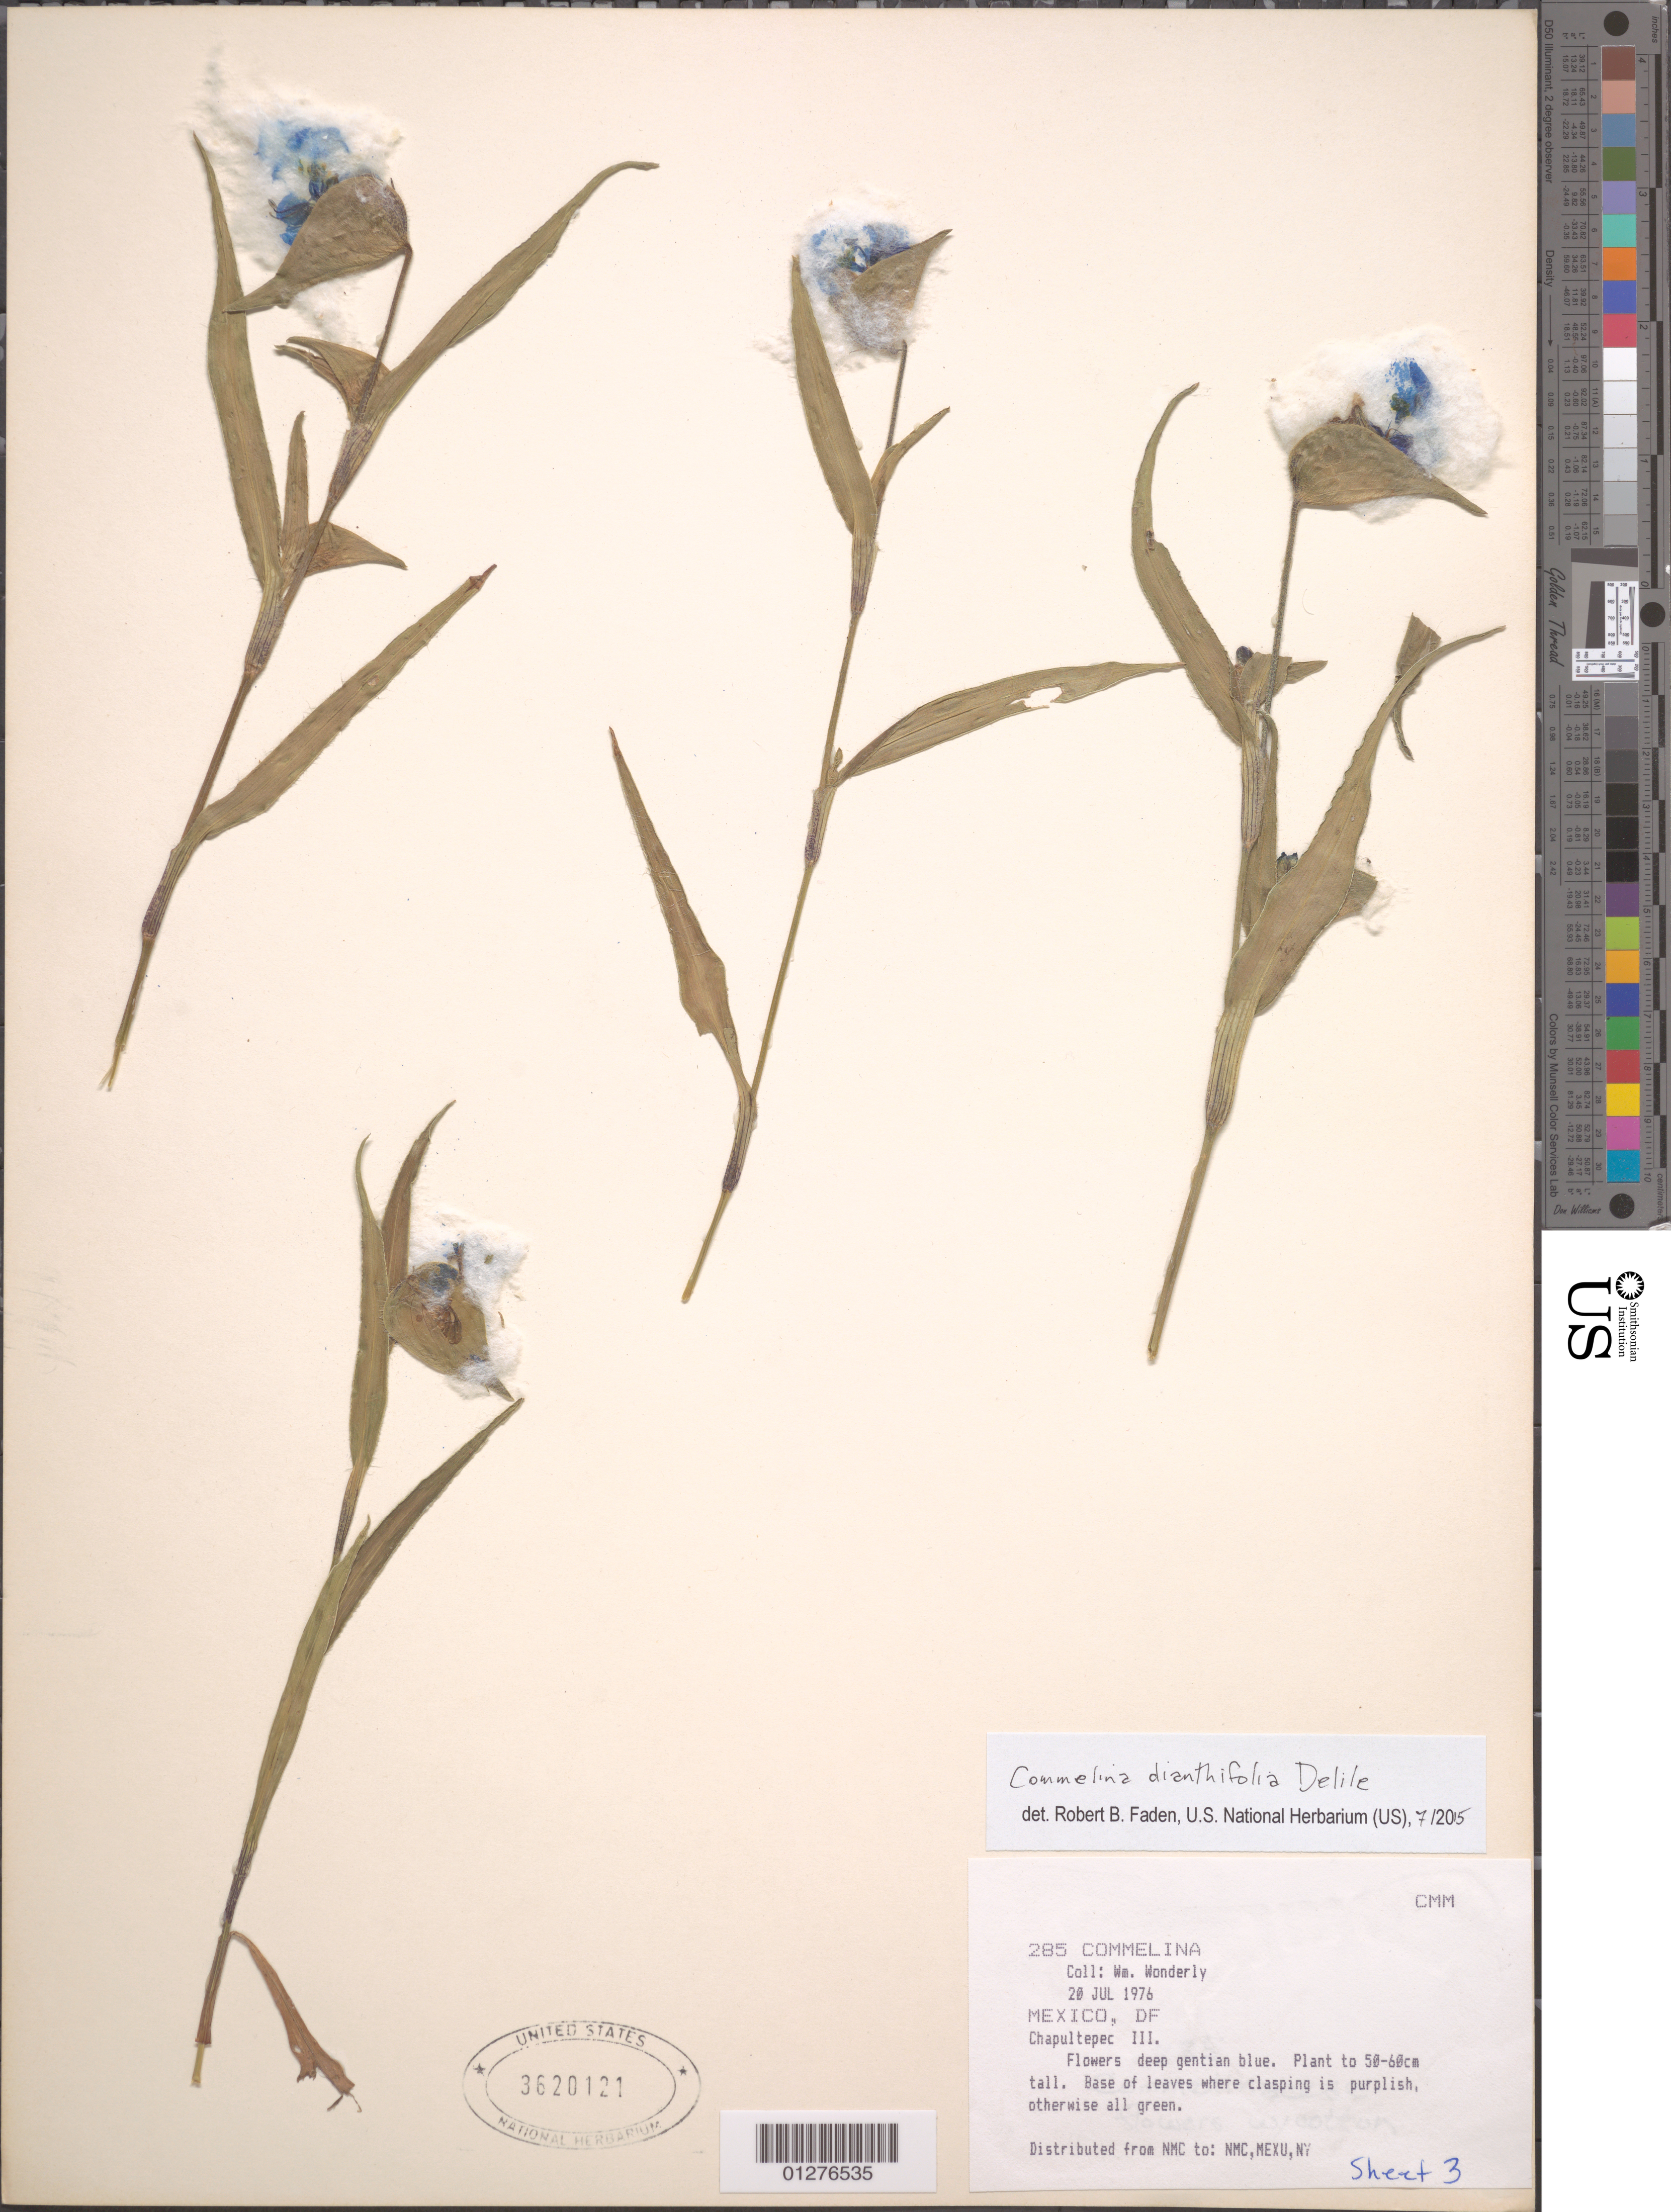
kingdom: Plantae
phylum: Tracheophyta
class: Liliopsida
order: Commelinales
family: Commelinaceae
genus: Commelina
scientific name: Commelina dianthifolia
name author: Redouté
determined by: Faden, Robert B., (US), Smithsonian Institution - National Museum of Natural History (UNITED STATES)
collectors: W. Wonderly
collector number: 285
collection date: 1976-07-20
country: Mexico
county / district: Chapultepec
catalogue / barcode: US 3620121